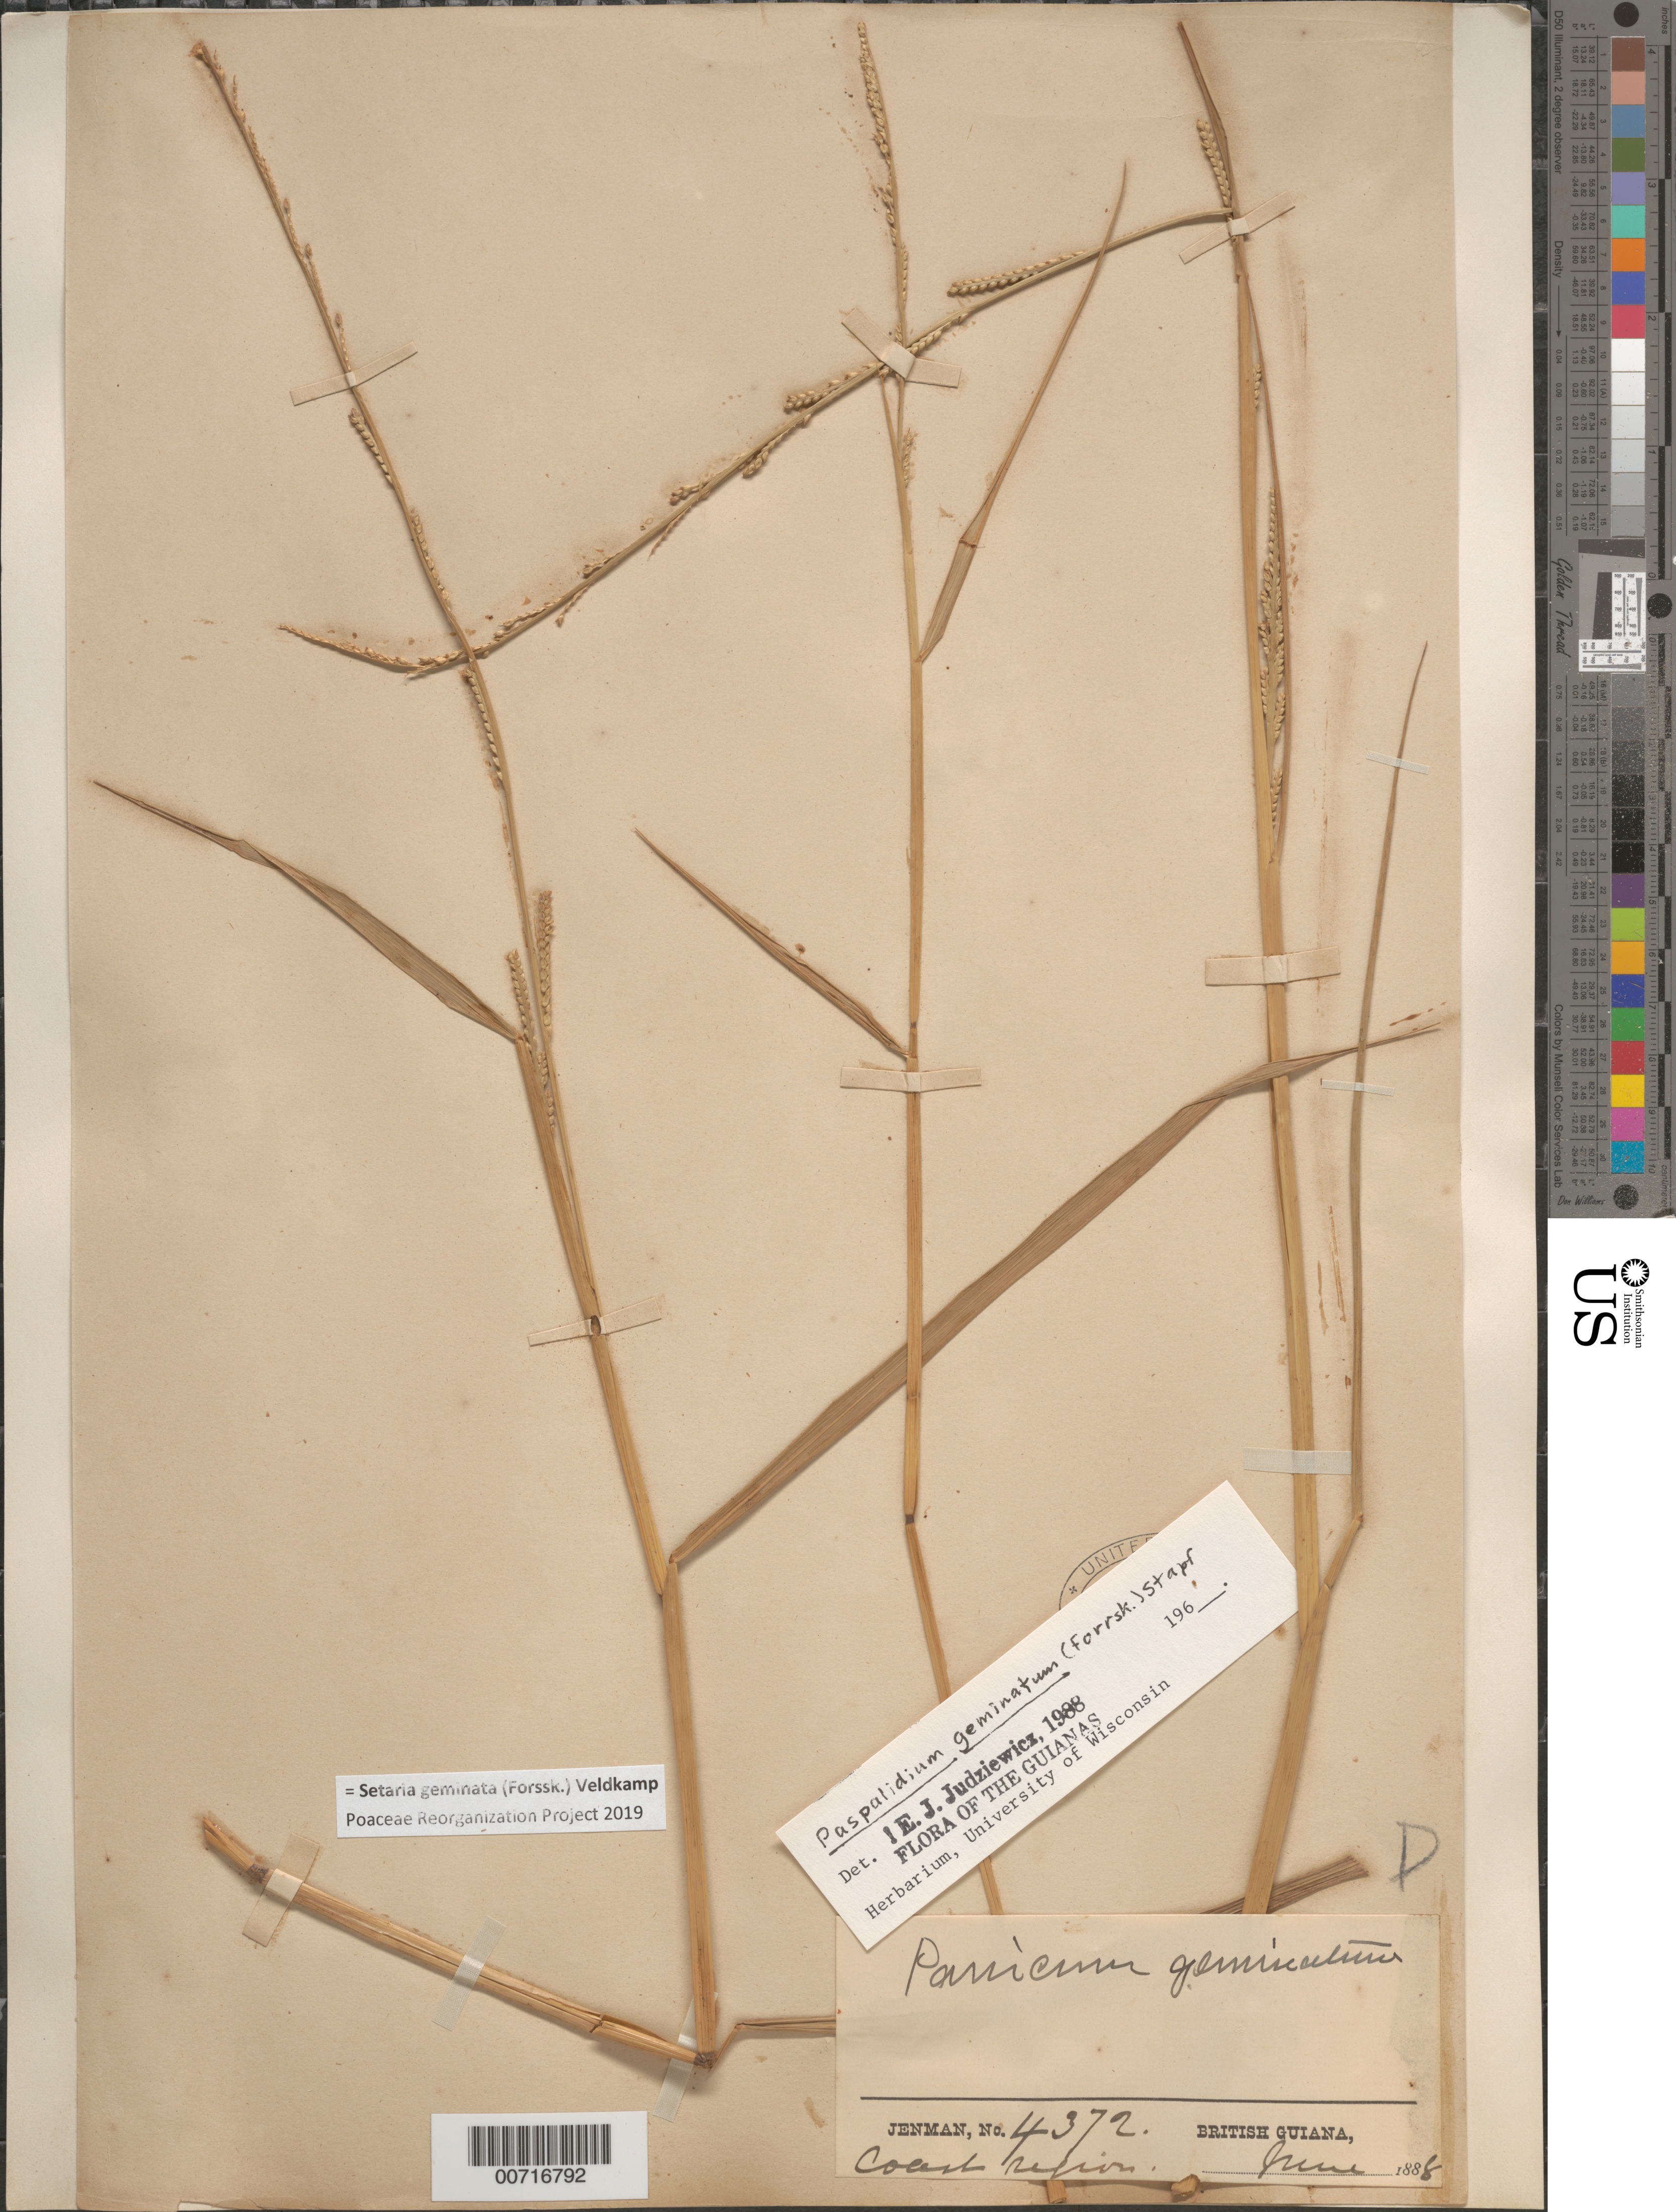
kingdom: Plantae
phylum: Tracheophyta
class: Liliopsida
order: Poales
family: Poaceae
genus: Setaria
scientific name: Setaria geminata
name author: (Forssk.) Veldkamp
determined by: Poaceae Reorganization Project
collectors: G. S. Jenman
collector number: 4372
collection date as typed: June 1888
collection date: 1888-06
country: Guyana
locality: Coast Region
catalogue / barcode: US 1039295